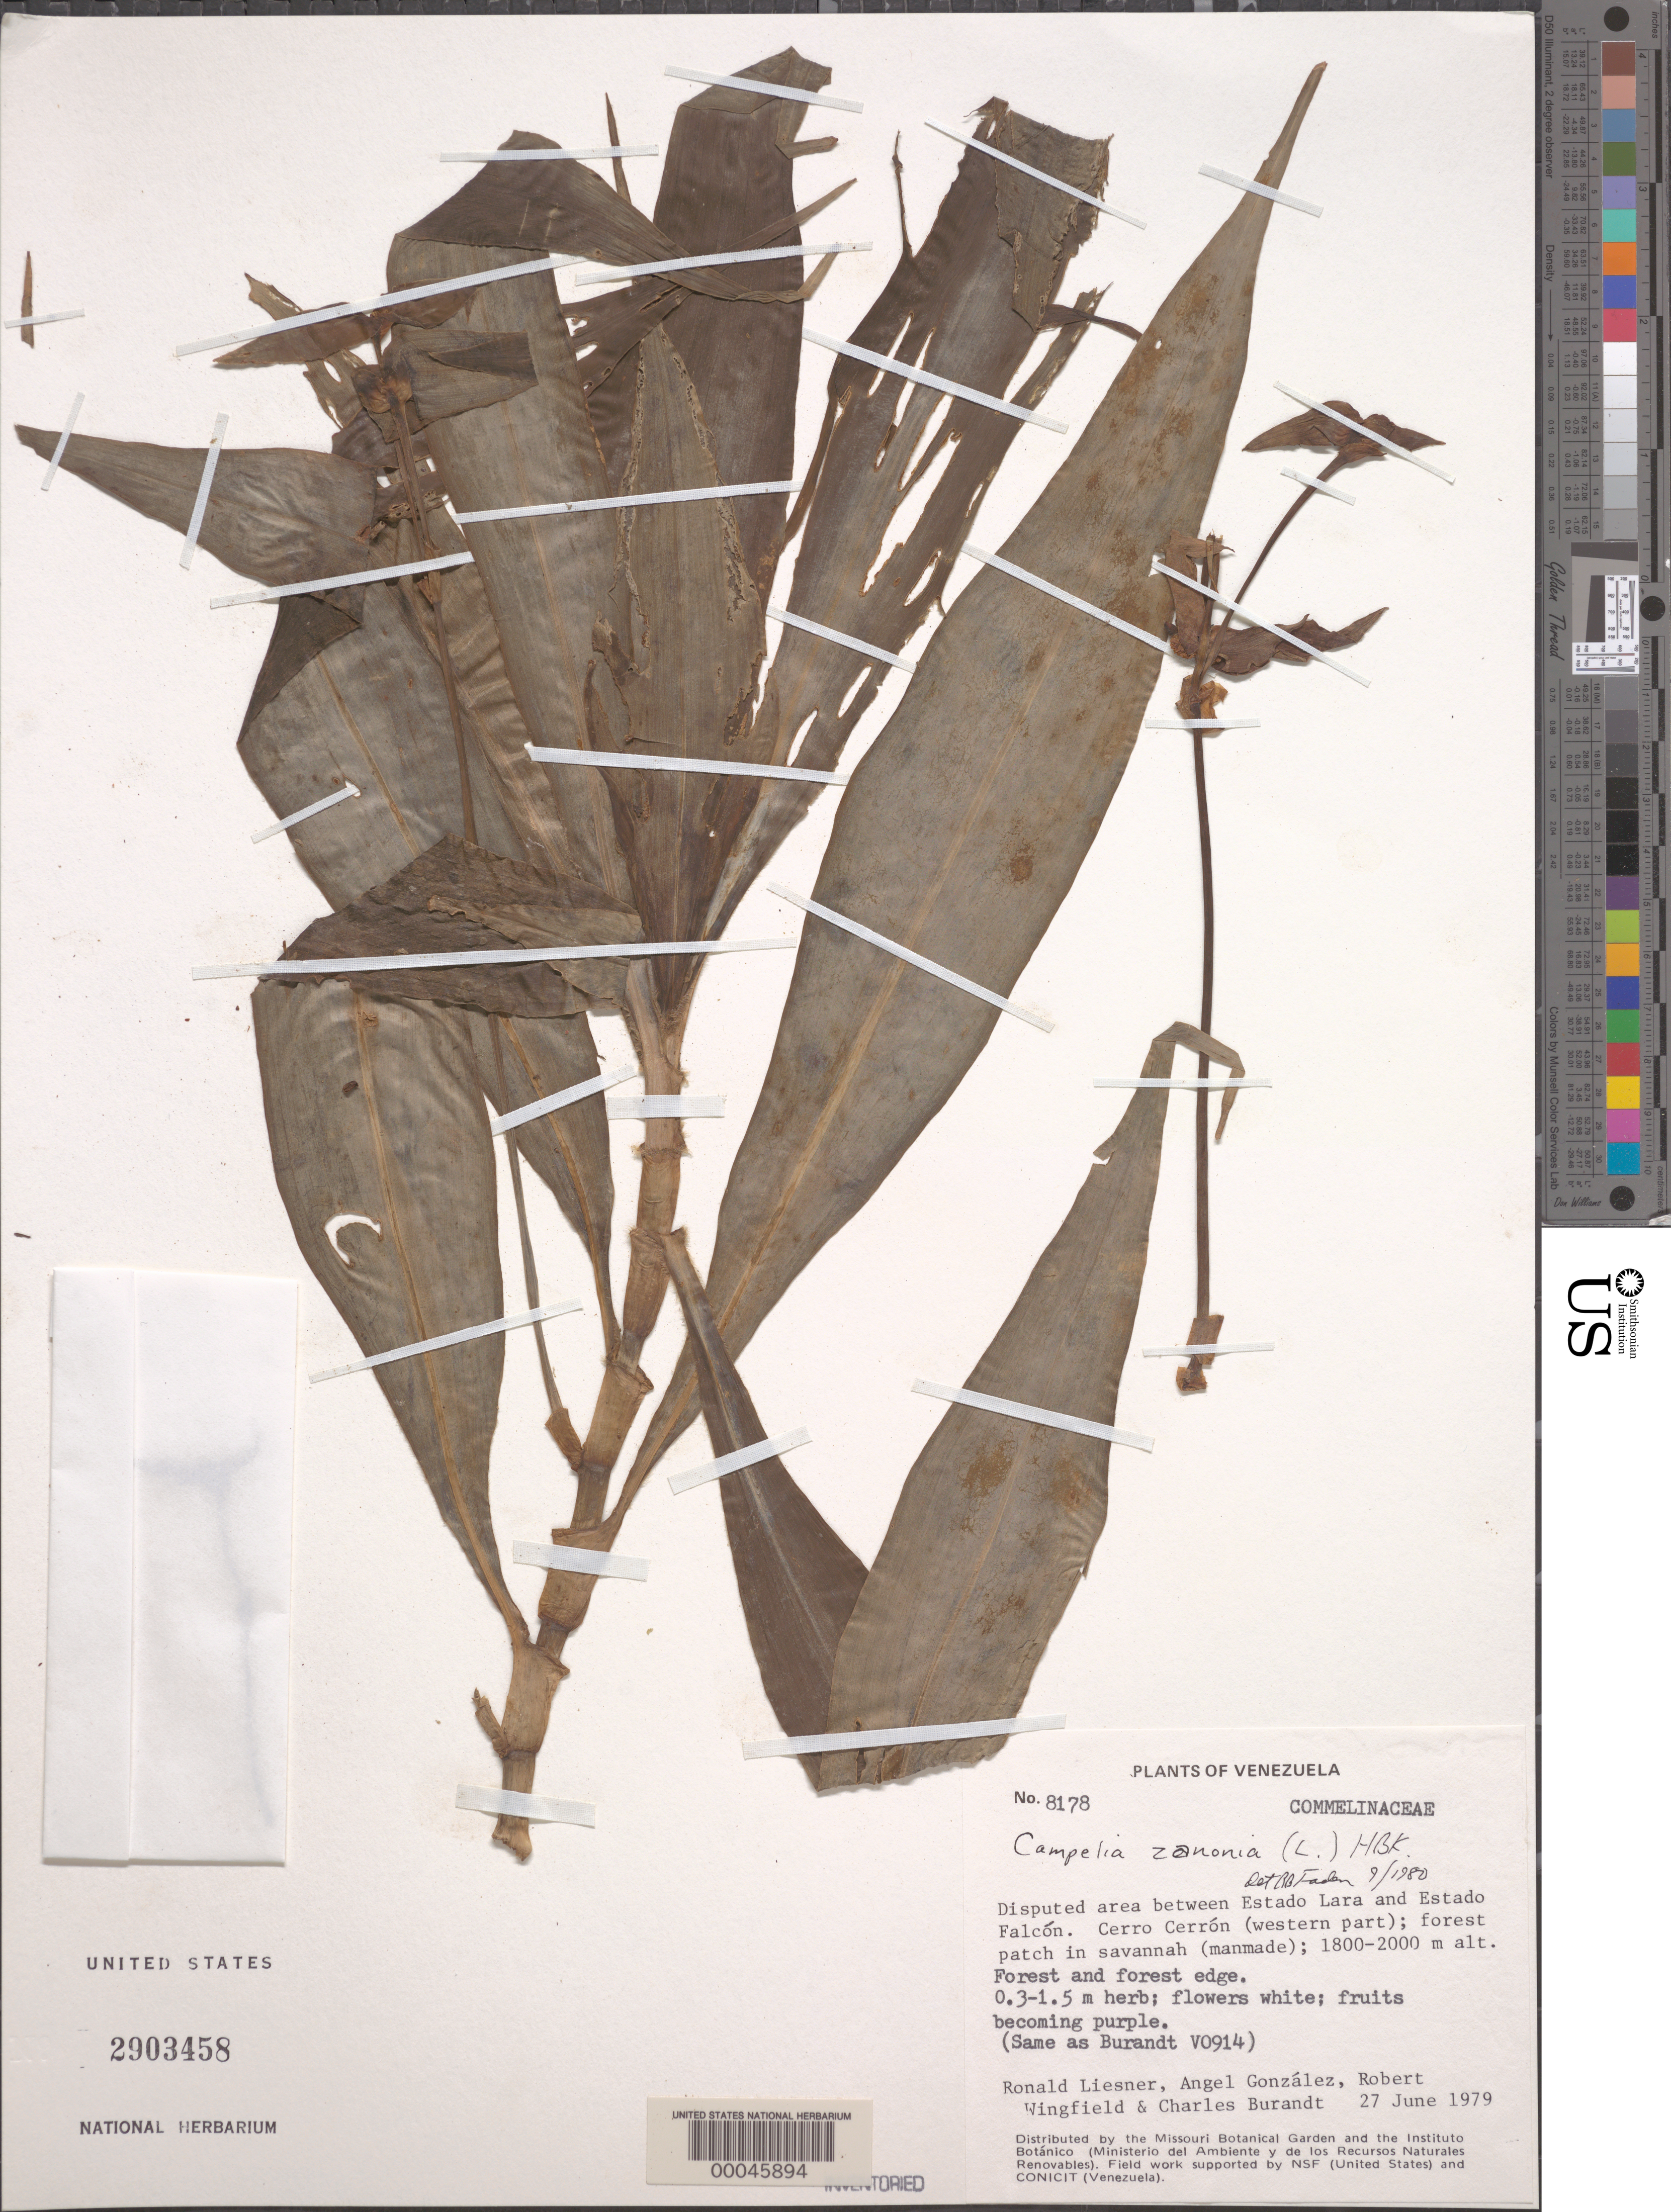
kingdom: Plantae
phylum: Tracheophyta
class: Liliopsida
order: Commelinales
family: Commelinaceae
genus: Tradescantia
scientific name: Tradescantia zanonia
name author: (L.) Sw.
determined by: Faden, Robert B., (US), Smithsonian Institution - National Museum of Natural History (UNITED STATES)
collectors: R. L. Liesner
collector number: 8178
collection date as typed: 27 Jun 1979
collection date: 1979-06-27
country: Venezuela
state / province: Lara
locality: Cerro cerron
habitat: Forest edge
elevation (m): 1800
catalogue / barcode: US 2903458